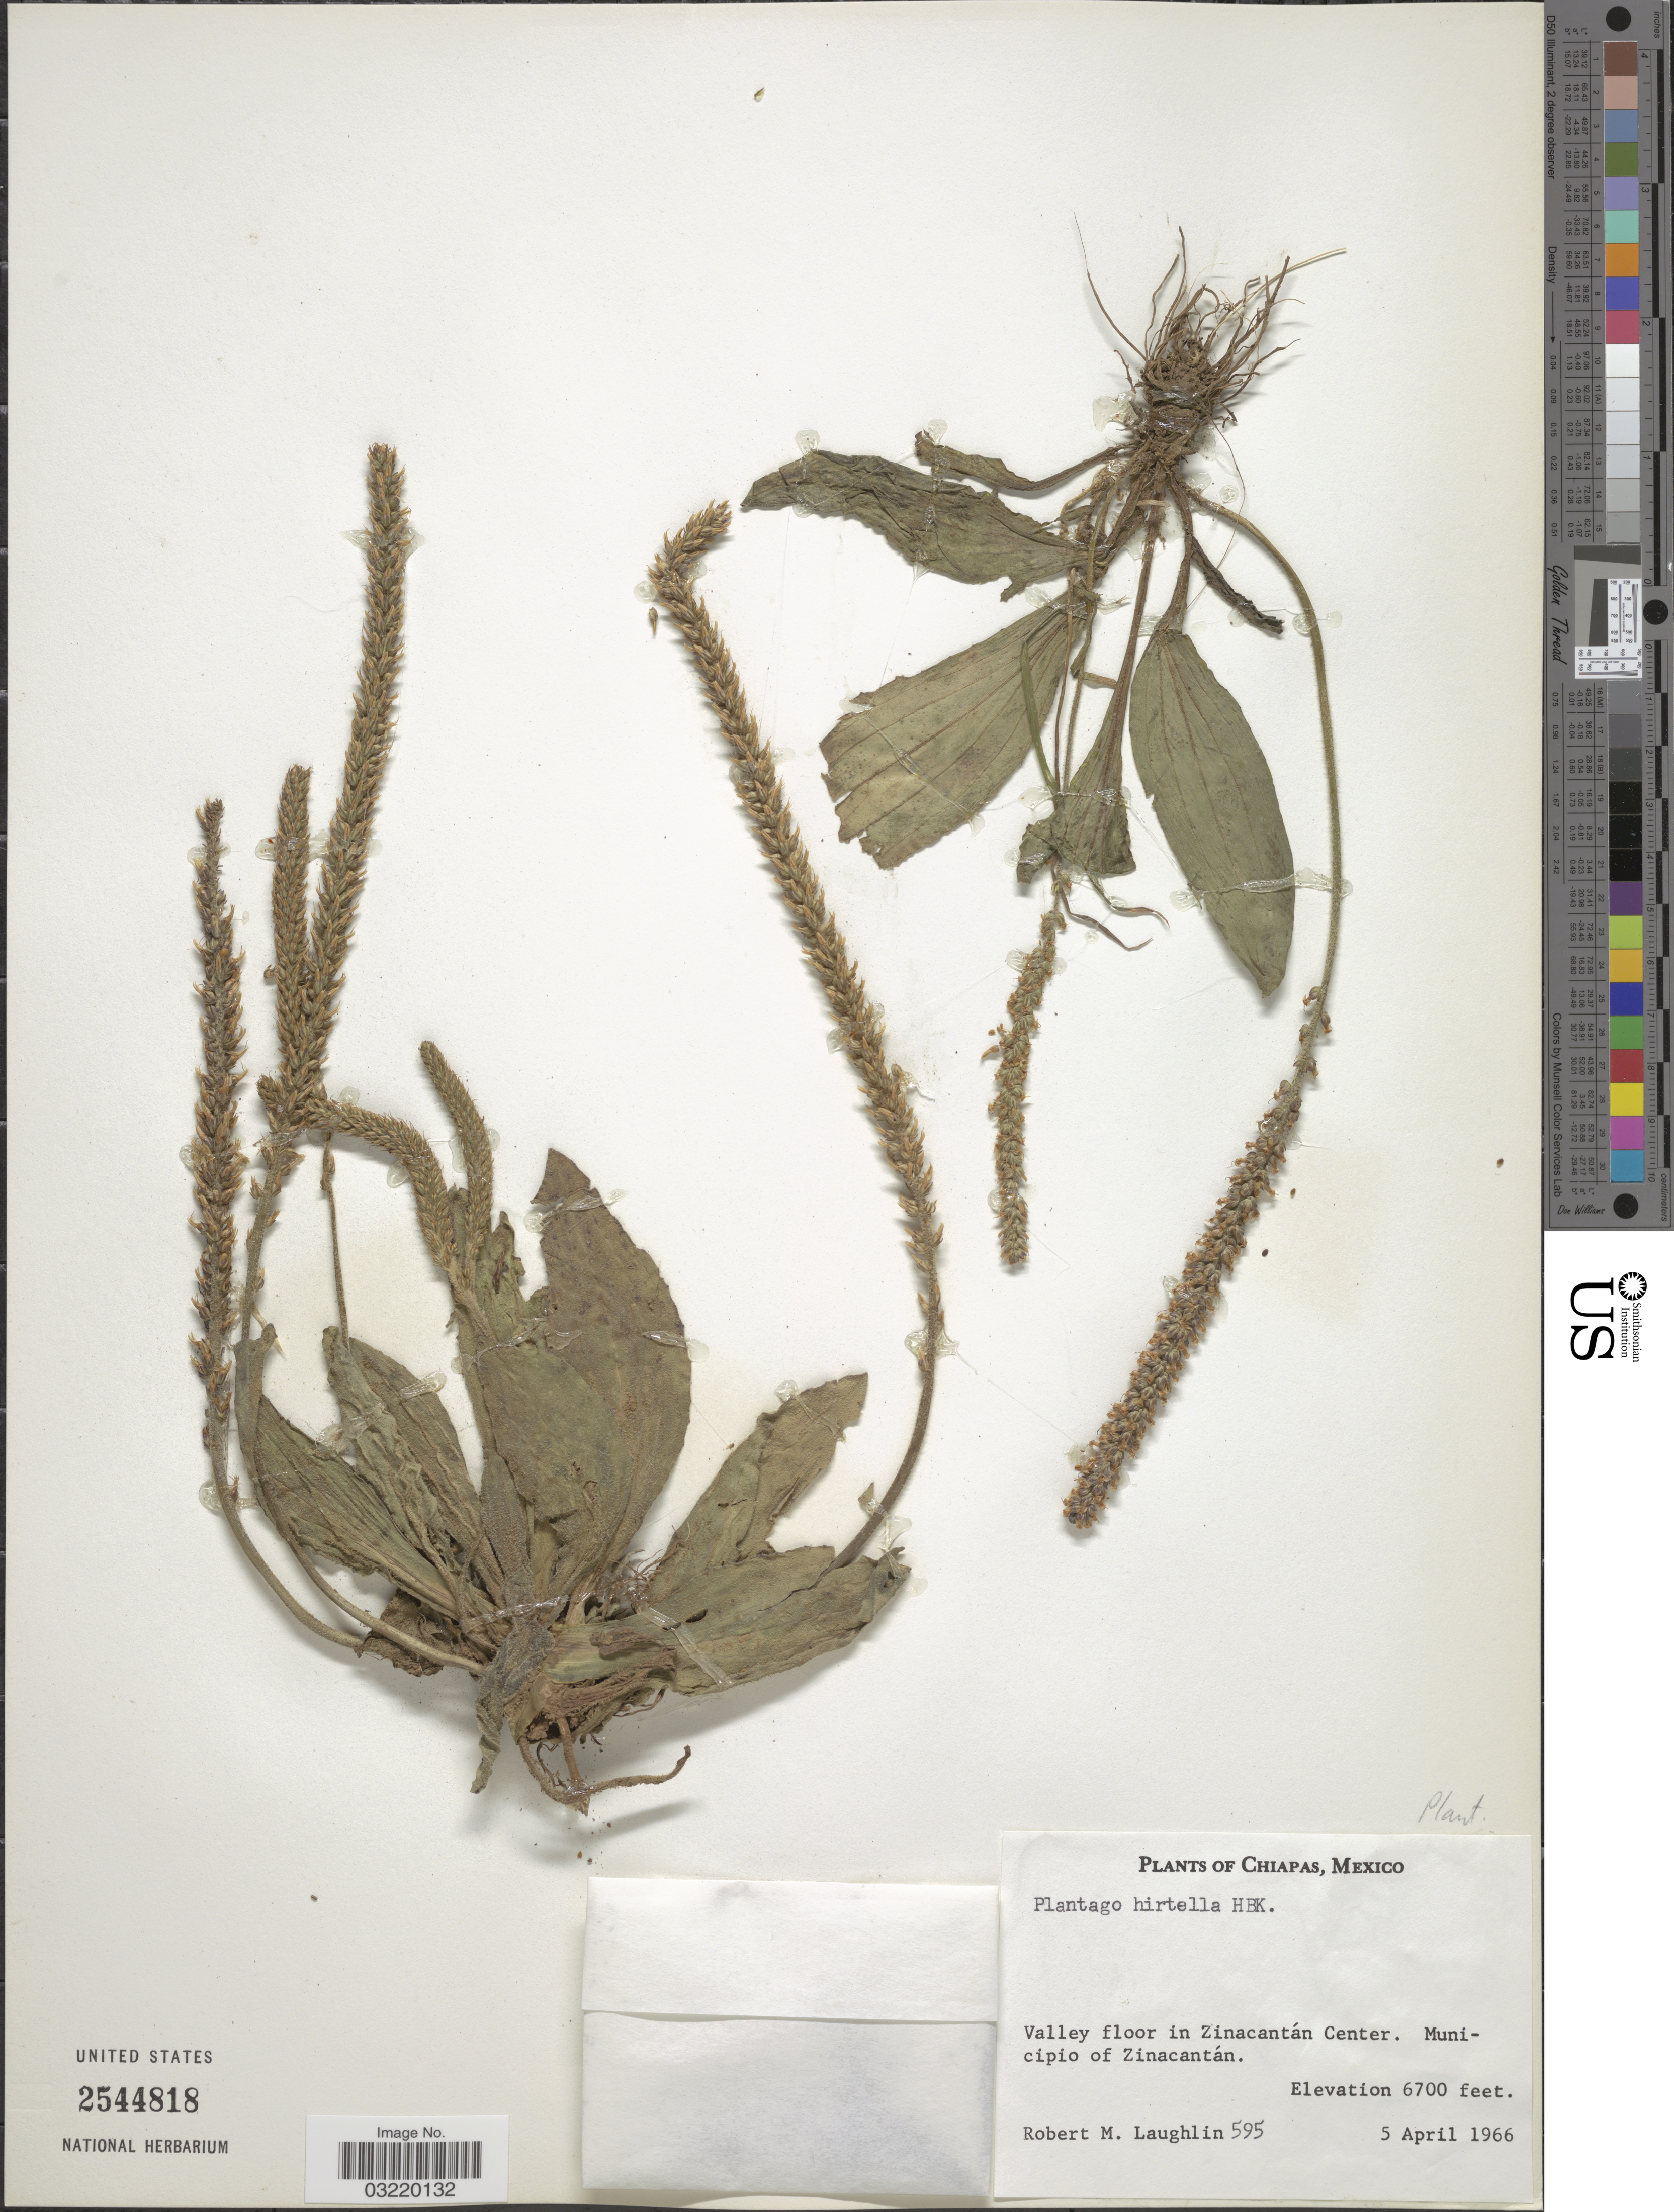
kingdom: Plantae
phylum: Tracheophyta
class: Magnoliopsida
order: Lamiales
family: Plantaginaceae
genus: Plantago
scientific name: Plantago australis subsp. hirtella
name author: (Kunth) Rahn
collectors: R. M. Laughlin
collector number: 595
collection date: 1966-04-05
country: Mexico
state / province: Chiapas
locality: Valley floor in Zinacantán Center. Municipio of Zinacantán.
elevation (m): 2042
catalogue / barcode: US 2544818